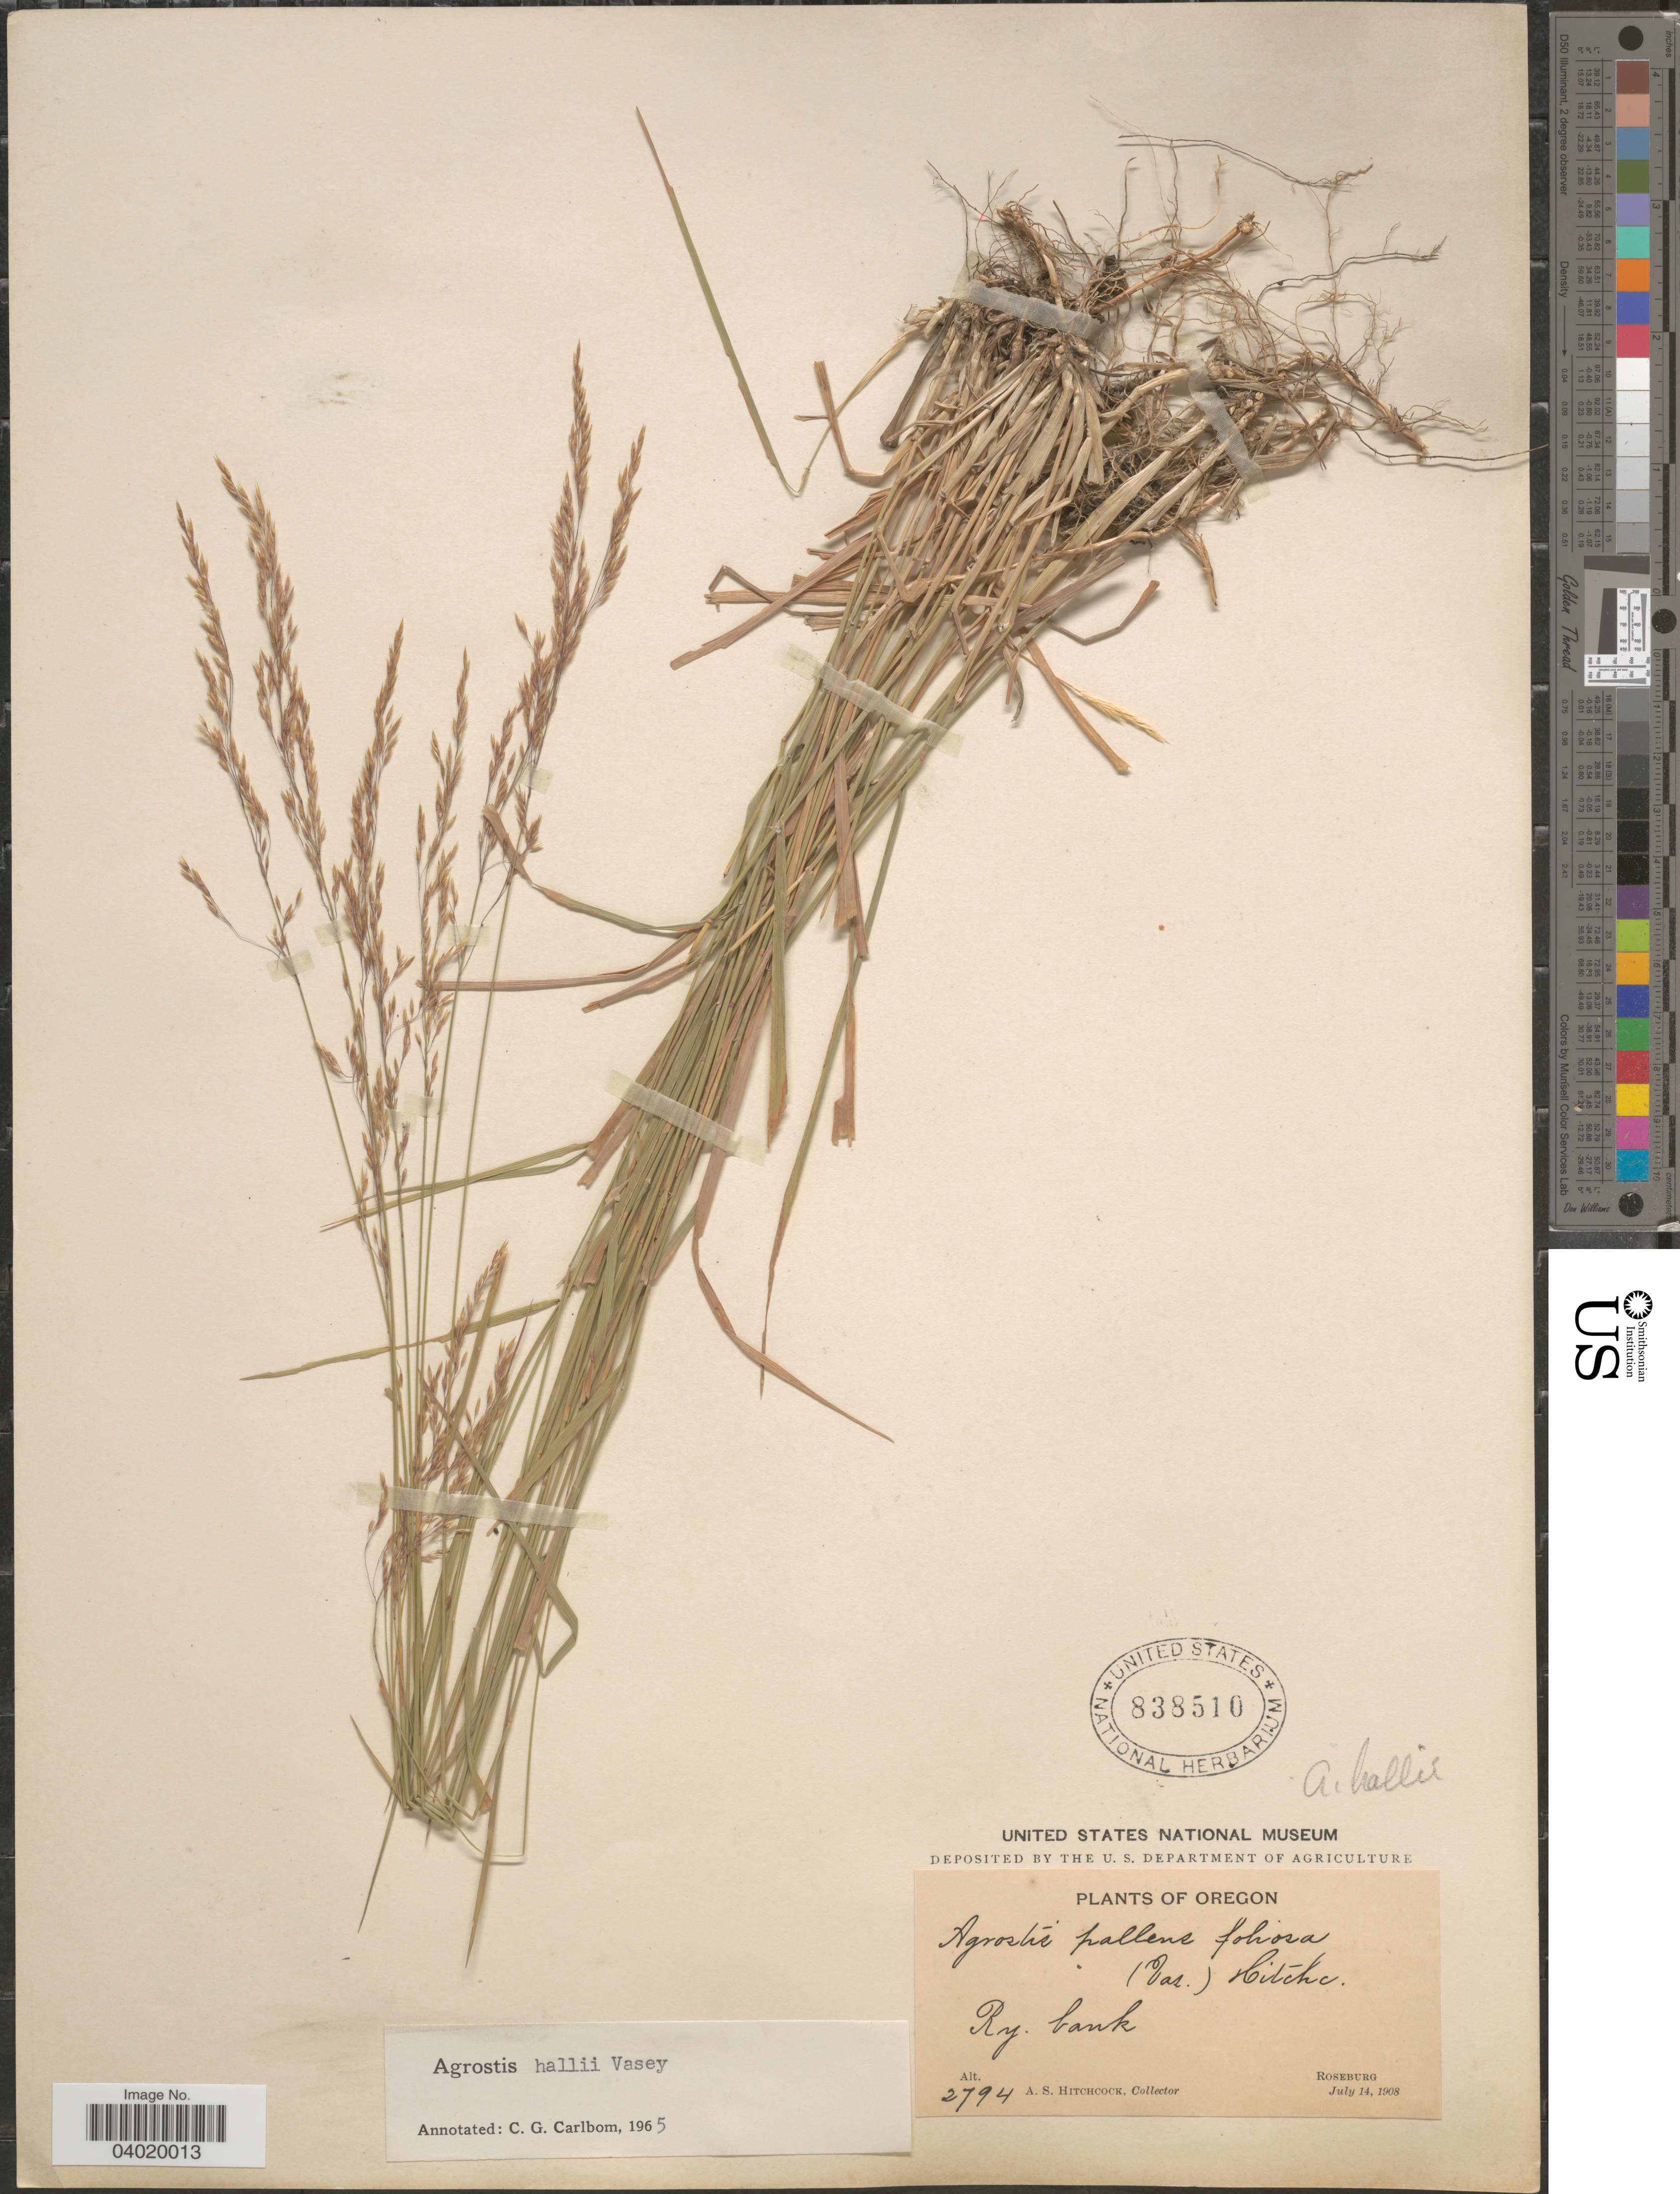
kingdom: Plantae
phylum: Tracheophyta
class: Liliopsida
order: Poales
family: Poaceae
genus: Agrostis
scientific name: Agrostis hallii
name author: Vasey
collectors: A. S. Hitchcock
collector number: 2794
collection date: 1908-07-14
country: United States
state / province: Oregon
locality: Ry. bank. Roseburg.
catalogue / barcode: US 838510